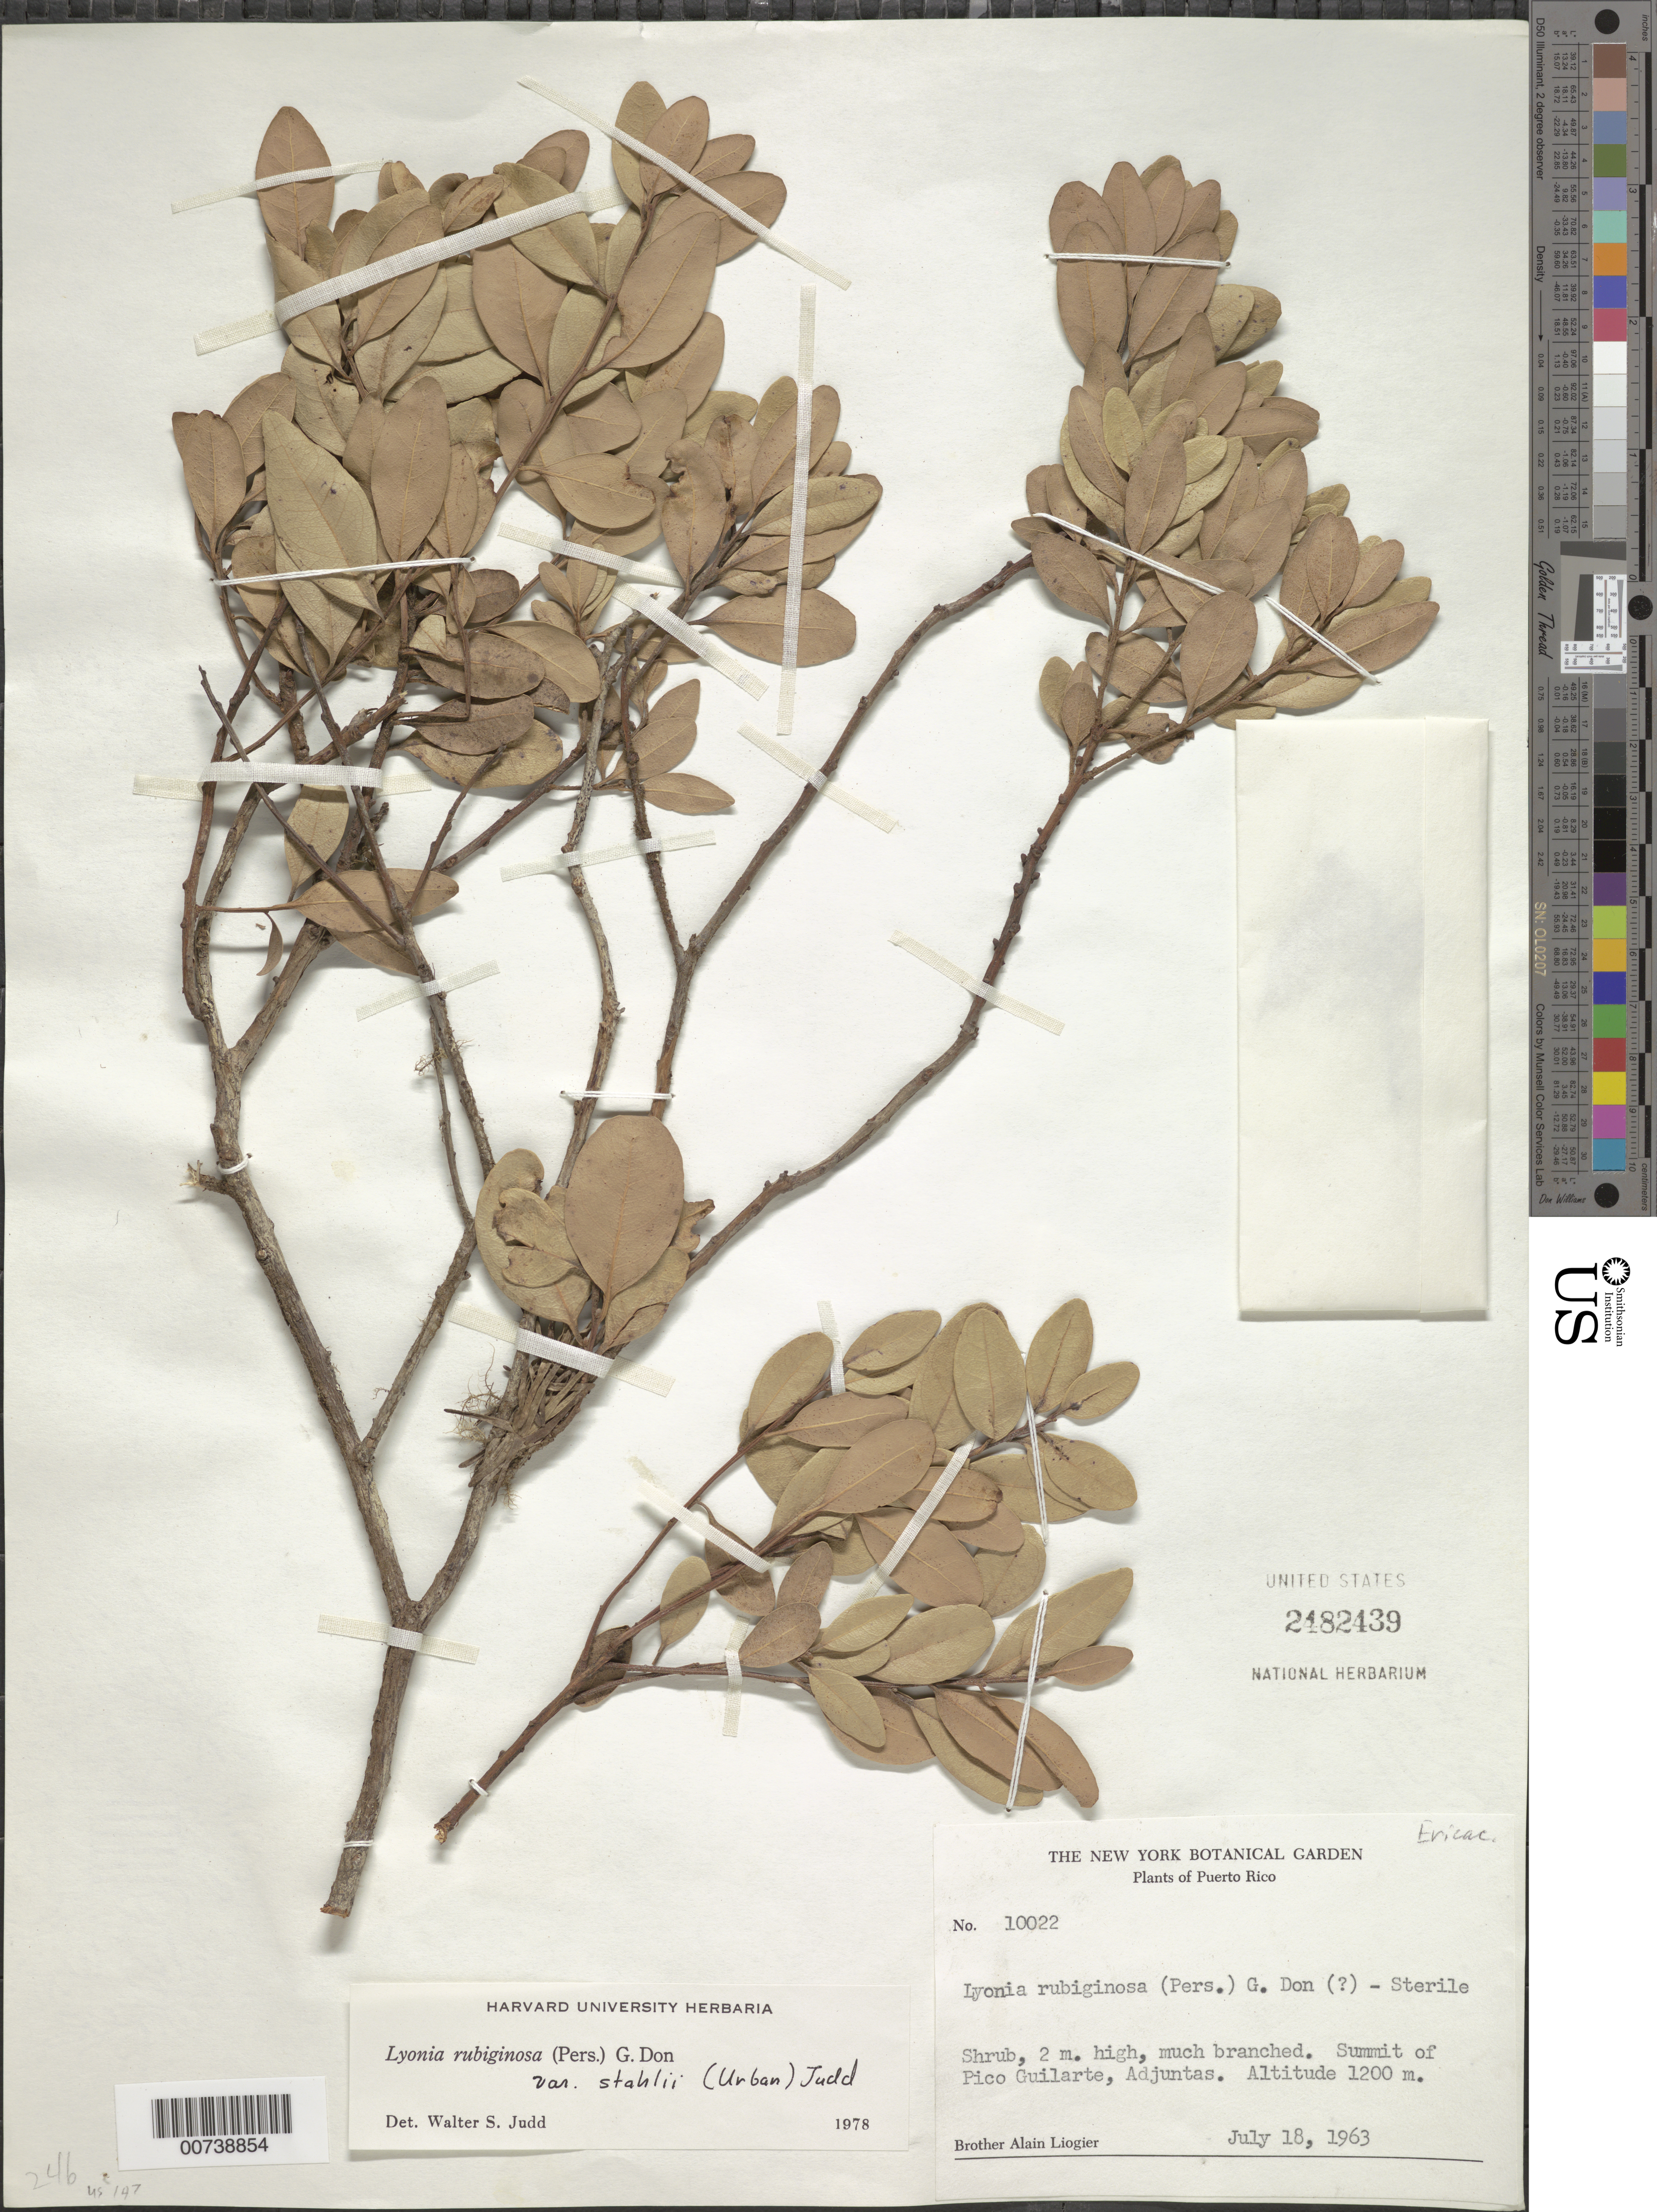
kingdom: Plantae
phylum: Tracheophyta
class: Magnoliopsida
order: Ericales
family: Ericaceae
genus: Lyonia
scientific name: Lyonia stahlii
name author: Urb.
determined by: Judd, Walter S.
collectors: A. H. Liogier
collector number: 10022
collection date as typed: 18 Jul 1963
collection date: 1963-07-18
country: Puerto Rico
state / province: Adjuntas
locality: Summit of Pico Guilarte, Adjuntas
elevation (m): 1200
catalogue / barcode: US 2482439